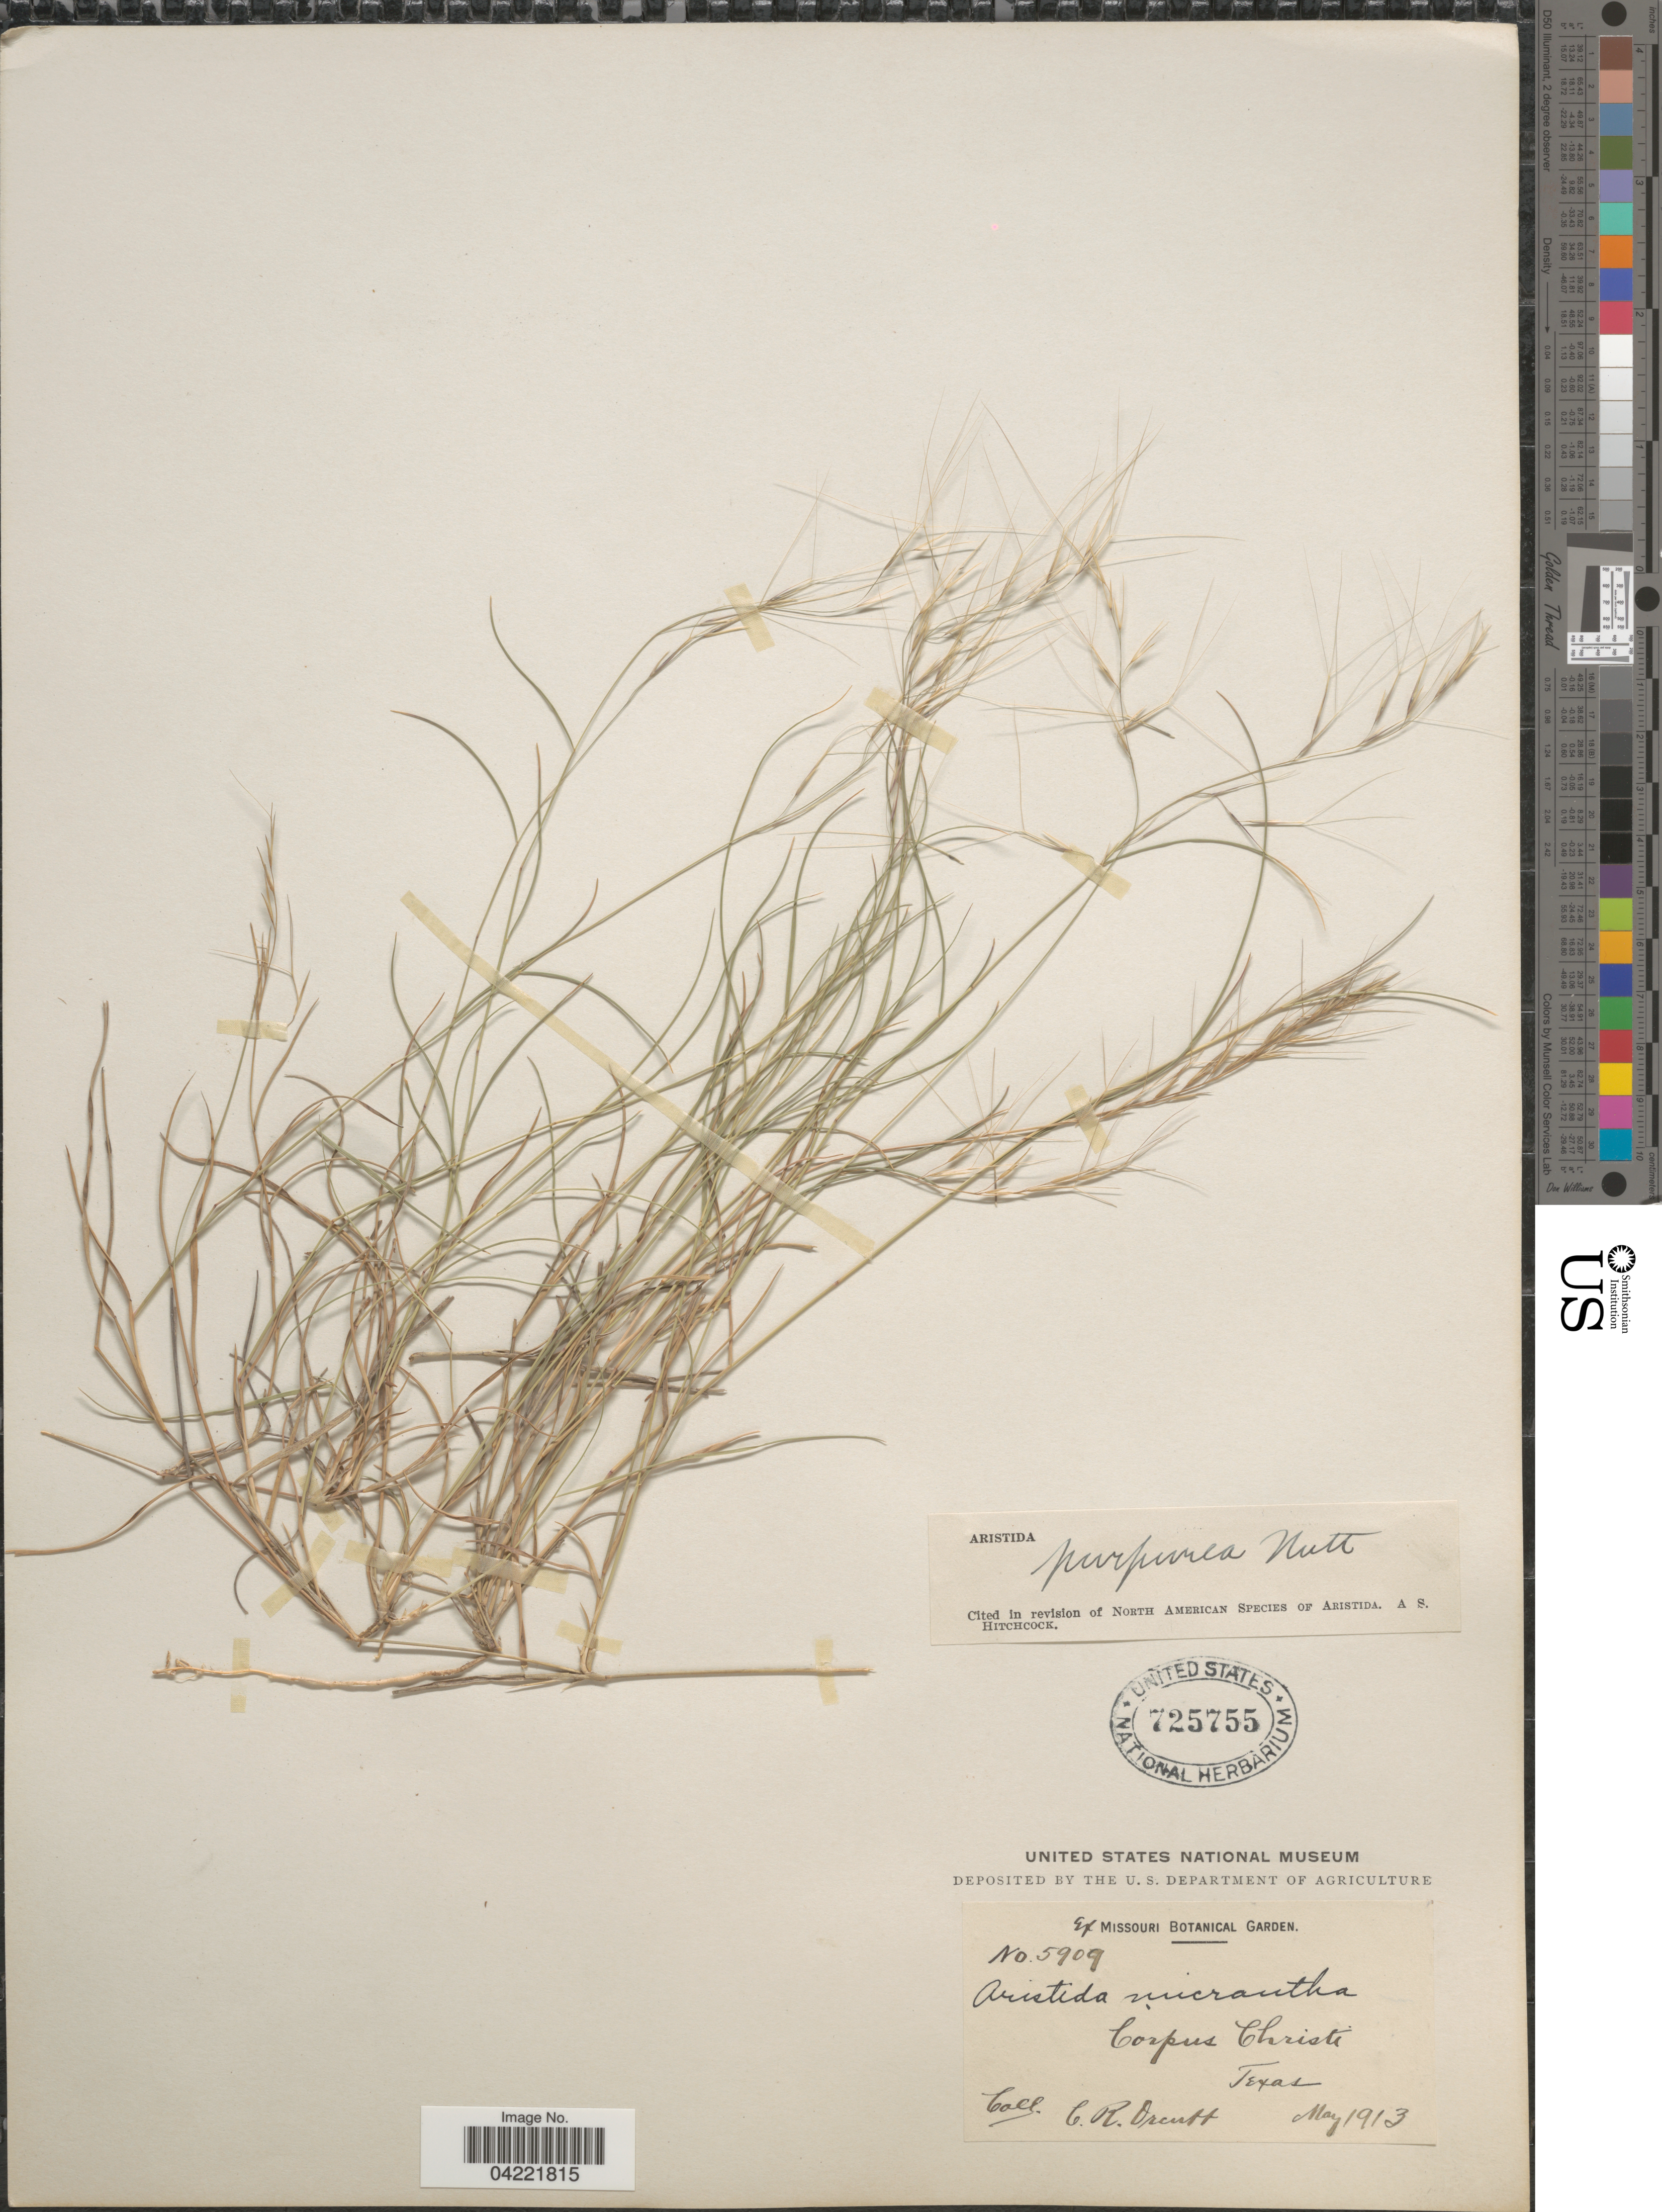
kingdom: Plantae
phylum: Tracheophyta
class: Liliopsida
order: Poales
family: Poaceae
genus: Aristida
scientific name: Aristida purpurea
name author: Nutt.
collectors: C. R. Orcutt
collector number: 5909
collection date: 1913-05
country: United States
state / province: Texas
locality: Corpus Christi.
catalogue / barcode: US 725755